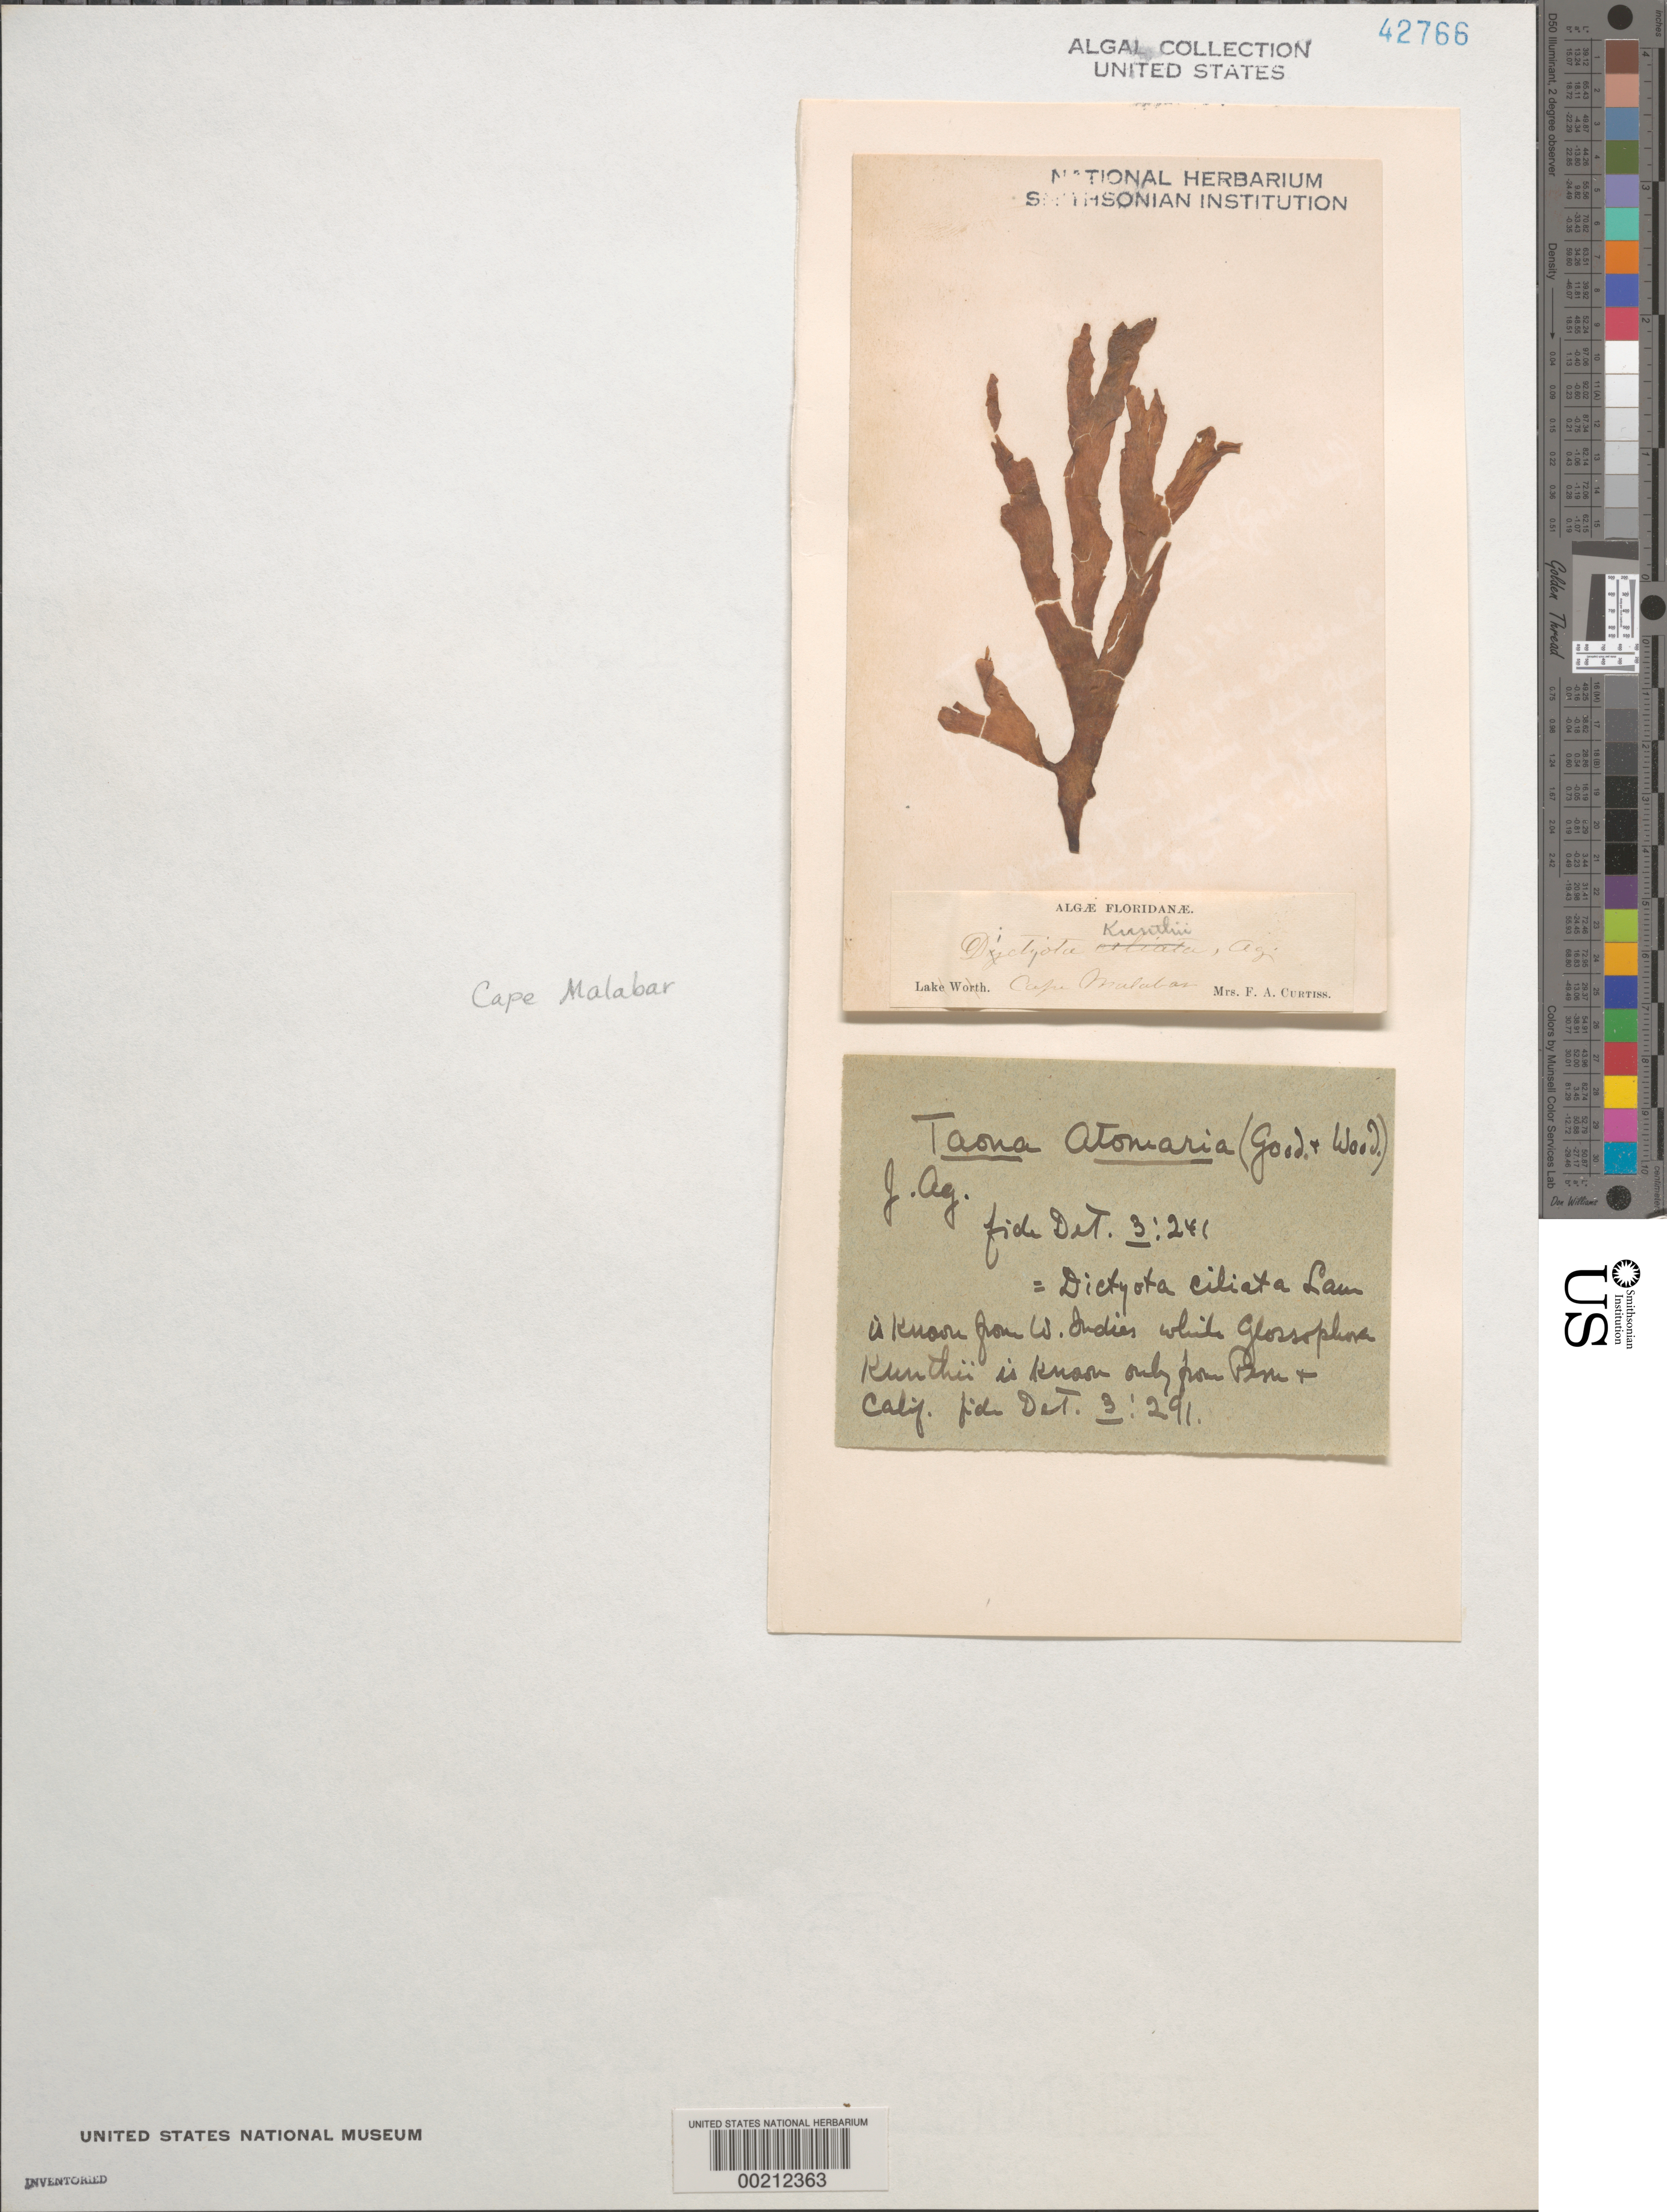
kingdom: Chromista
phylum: Ochrophyta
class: Phaeophyceae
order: Dictyotales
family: Dictyotaceae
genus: Taonia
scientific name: Taonia atomaria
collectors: F. A. Curtiss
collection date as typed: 18--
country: United States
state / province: Florida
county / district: Brevard County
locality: Cape Malabar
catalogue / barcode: US 42766